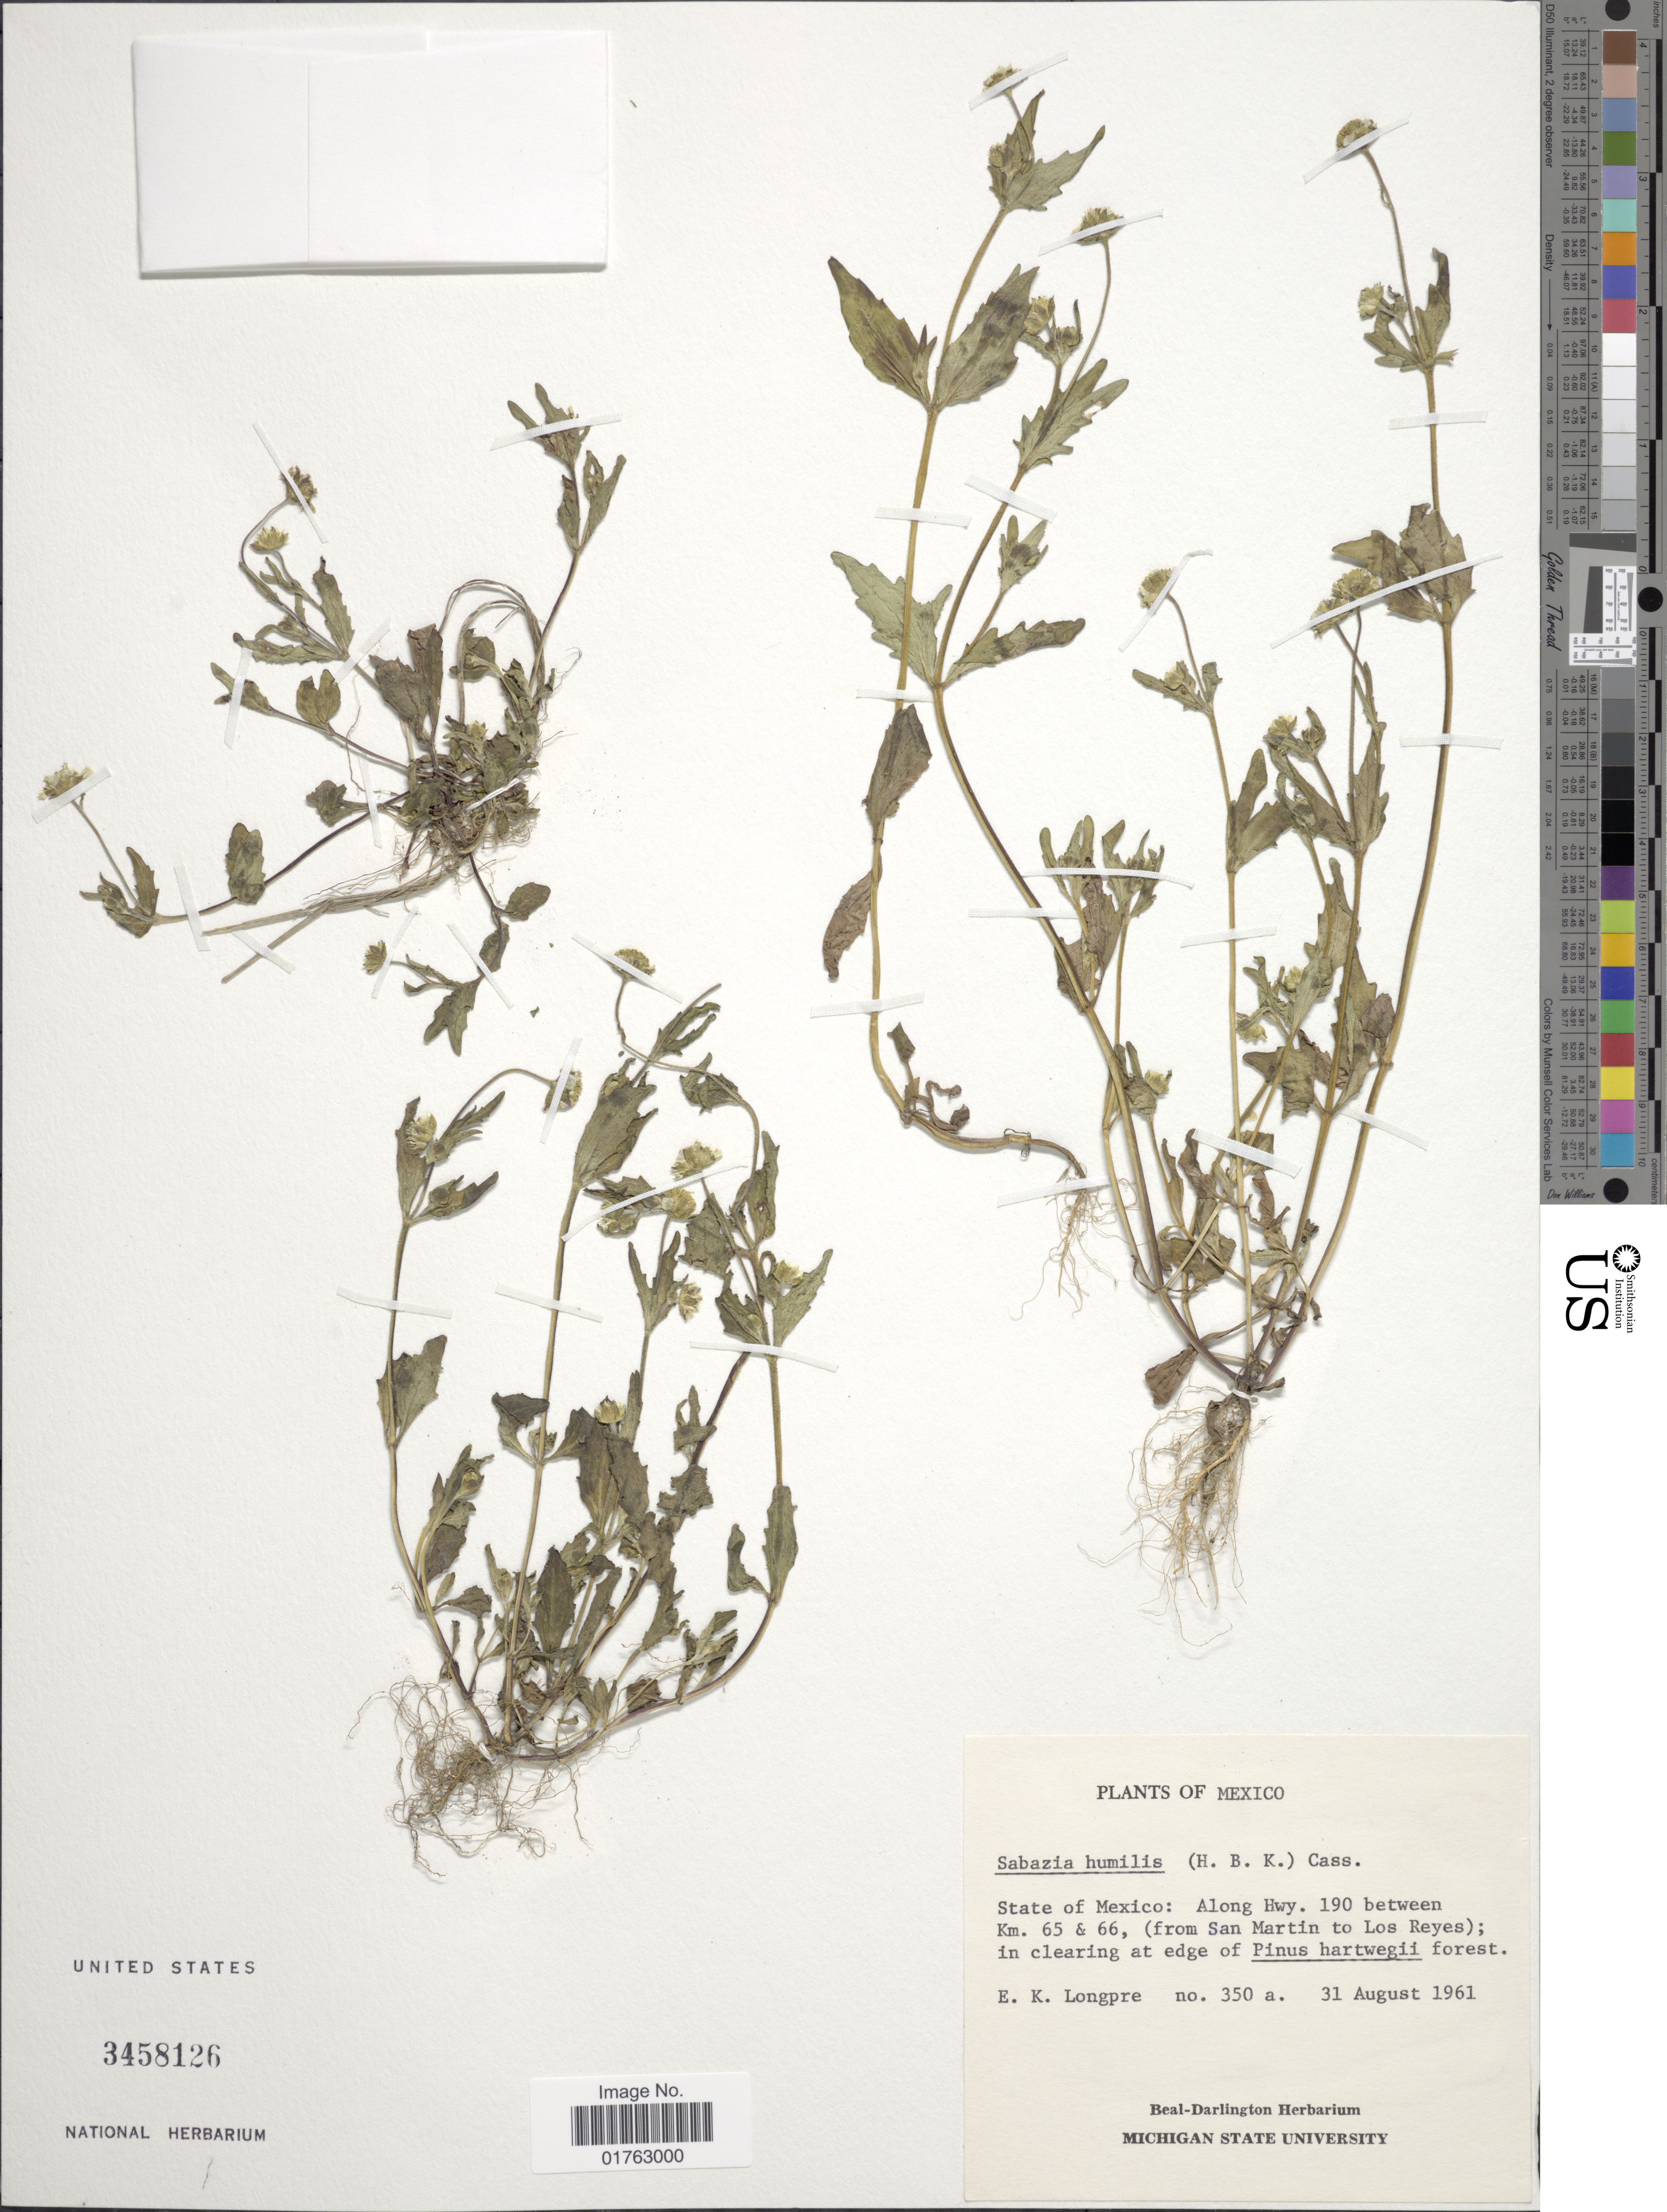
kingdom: Plantae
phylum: Tracheophyta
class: Magnoliopsida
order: Asterales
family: Asteraceae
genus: Sabazia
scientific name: Sabazia humilis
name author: (Kunth) Cass.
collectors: E. Longpre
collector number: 350a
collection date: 1961-08-31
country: Mexico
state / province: México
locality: Along Hwy. 190 between Km. 65 & 66 (from San Martin to Los Reyes)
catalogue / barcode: US 3458126